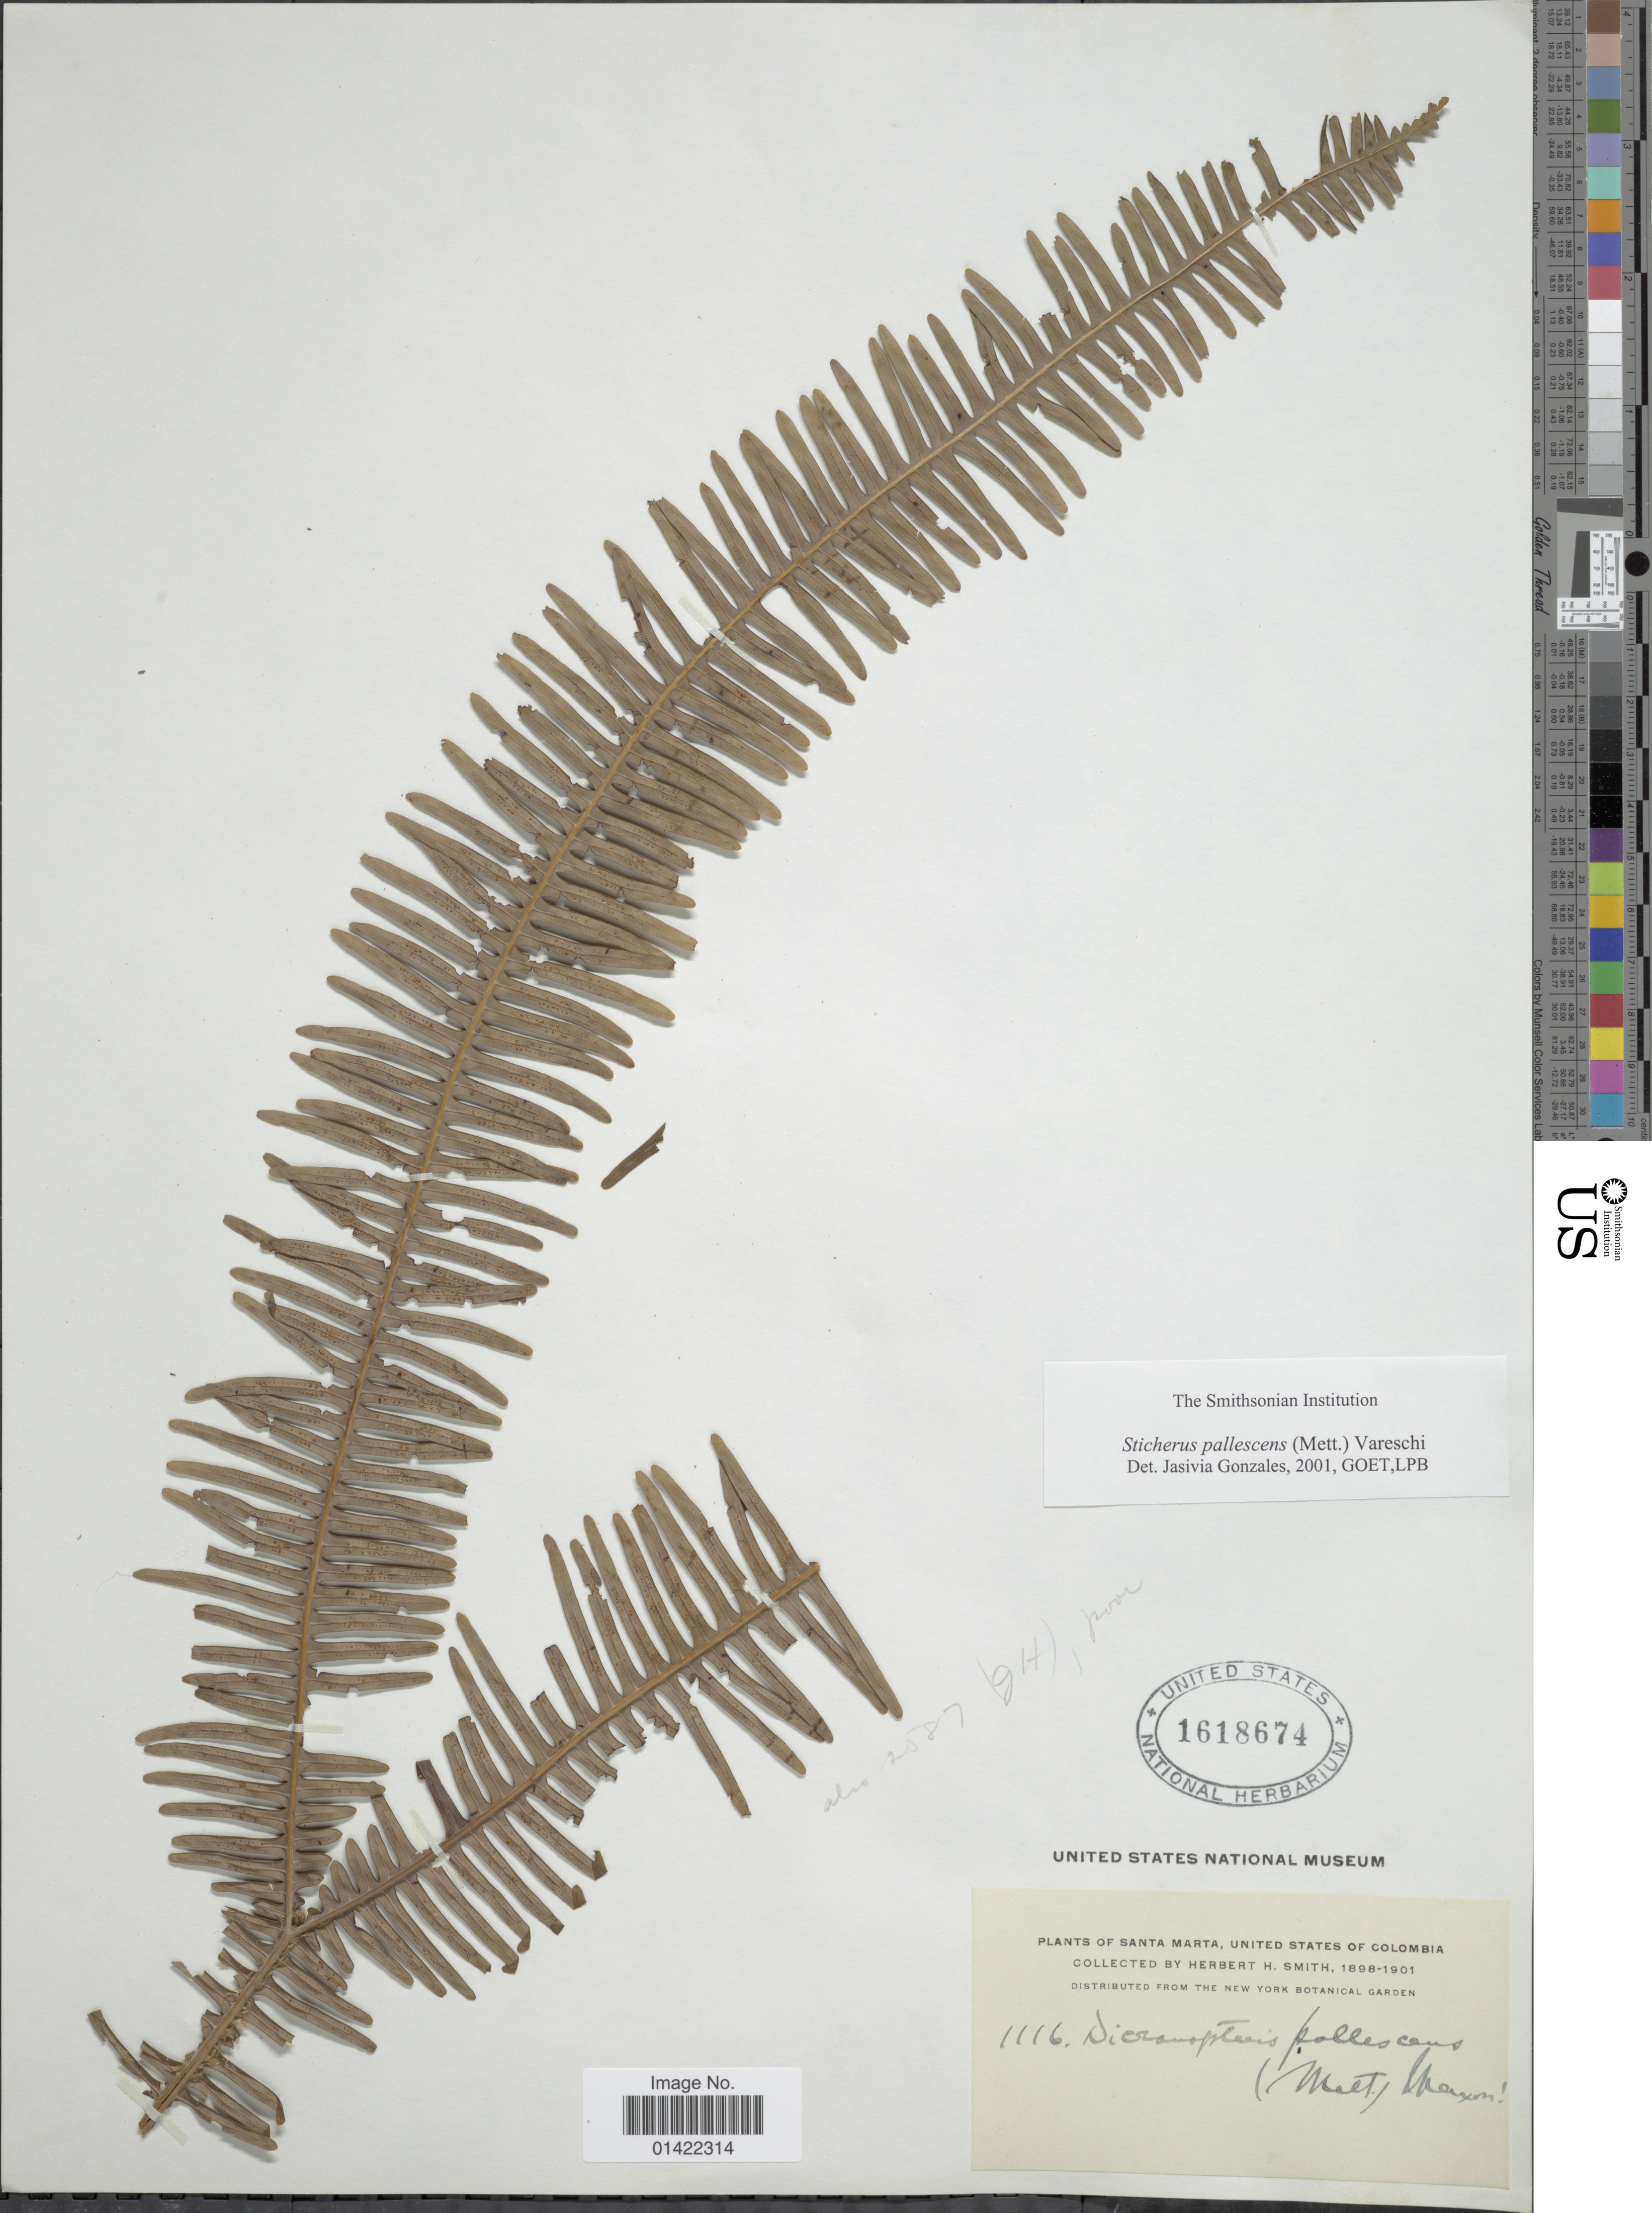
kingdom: Plantae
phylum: Tracheophyta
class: Polypodiopsida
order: Gleicheniales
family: Gleicheniaceae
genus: Sticherus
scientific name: Sticherus pallescens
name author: (Mett.) Vareschi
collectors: Herbert H. Smith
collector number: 1116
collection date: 1898/1901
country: Colombia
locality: Santa Marta, United States of Colombia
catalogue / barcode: US 1618674